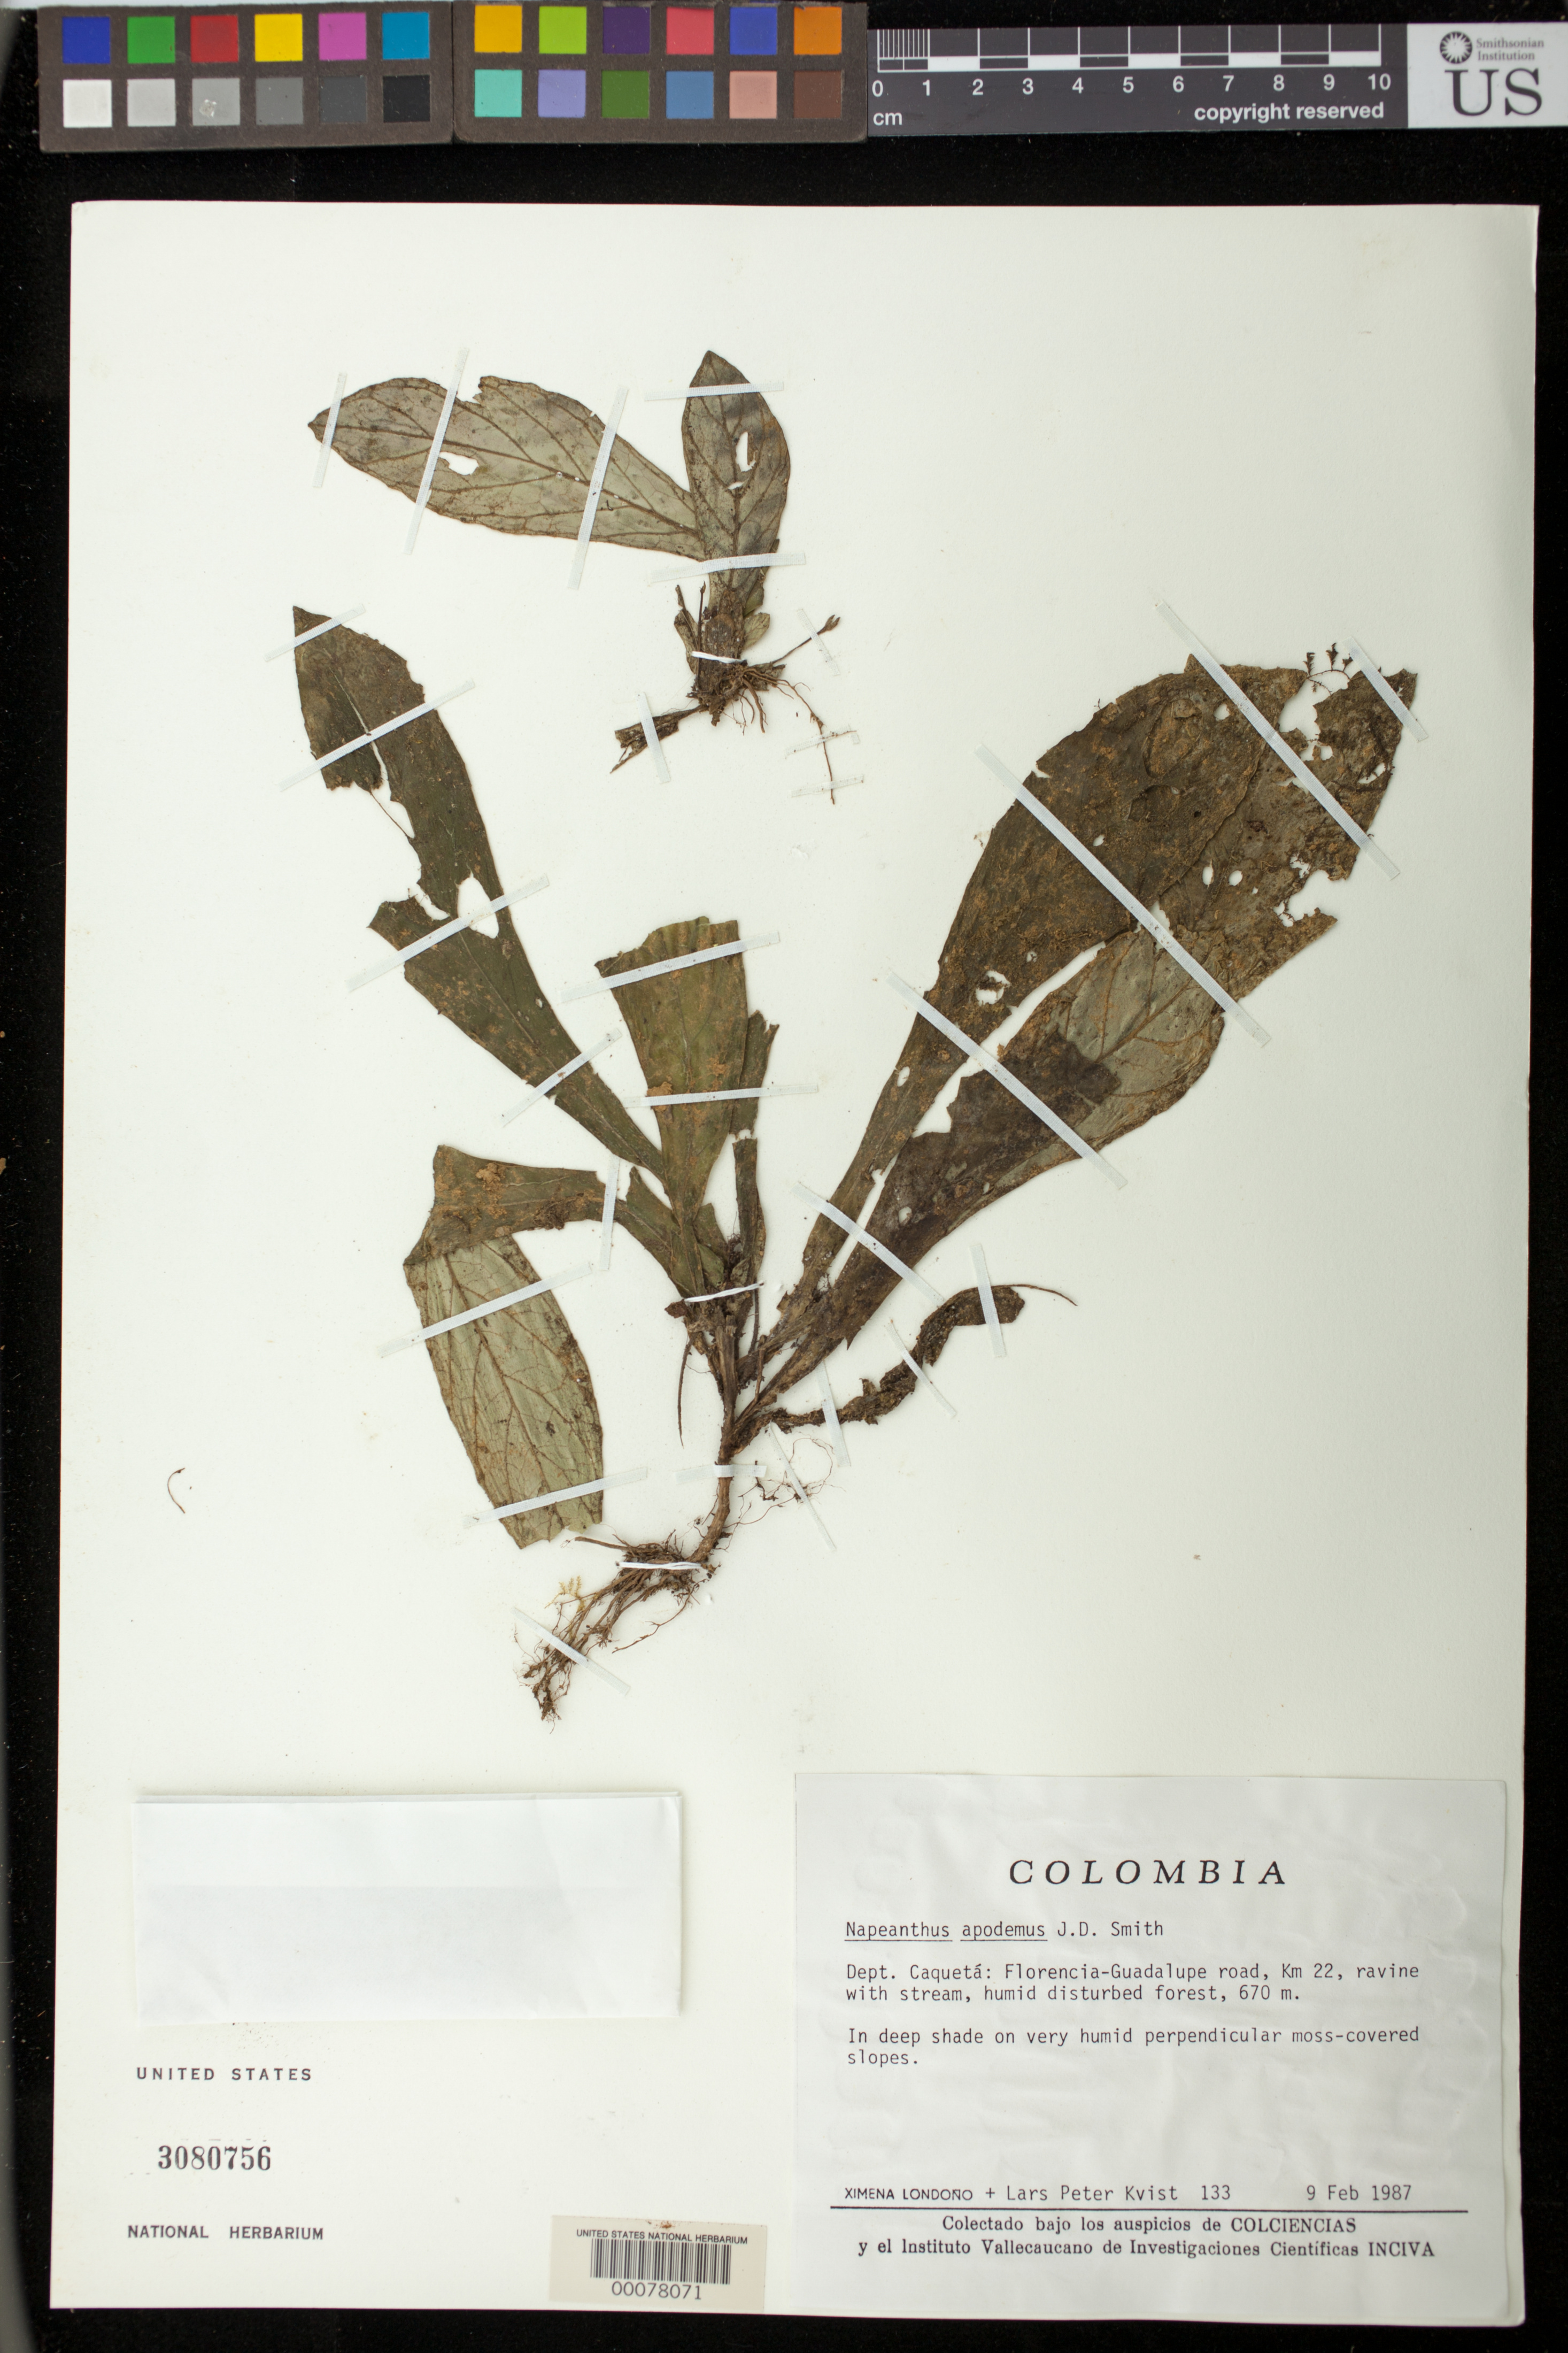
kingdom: Plantae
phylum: Tracheophyta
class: Magnoliopsida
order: Lamiales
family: Gesneriaceae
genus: Napeanthus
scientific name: Napeanthus apodemus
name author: Donn. Sm.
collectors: X. Londoño & L. P. Kvist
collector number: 133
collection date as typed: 09 Feb 1987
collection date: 1987-02-09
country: Colombia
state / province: Caquetá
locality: Florencia - Guadalupe road, km 22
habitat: Ravine with stream, humid disturbed forest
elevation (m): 670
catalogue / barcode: US 3080756